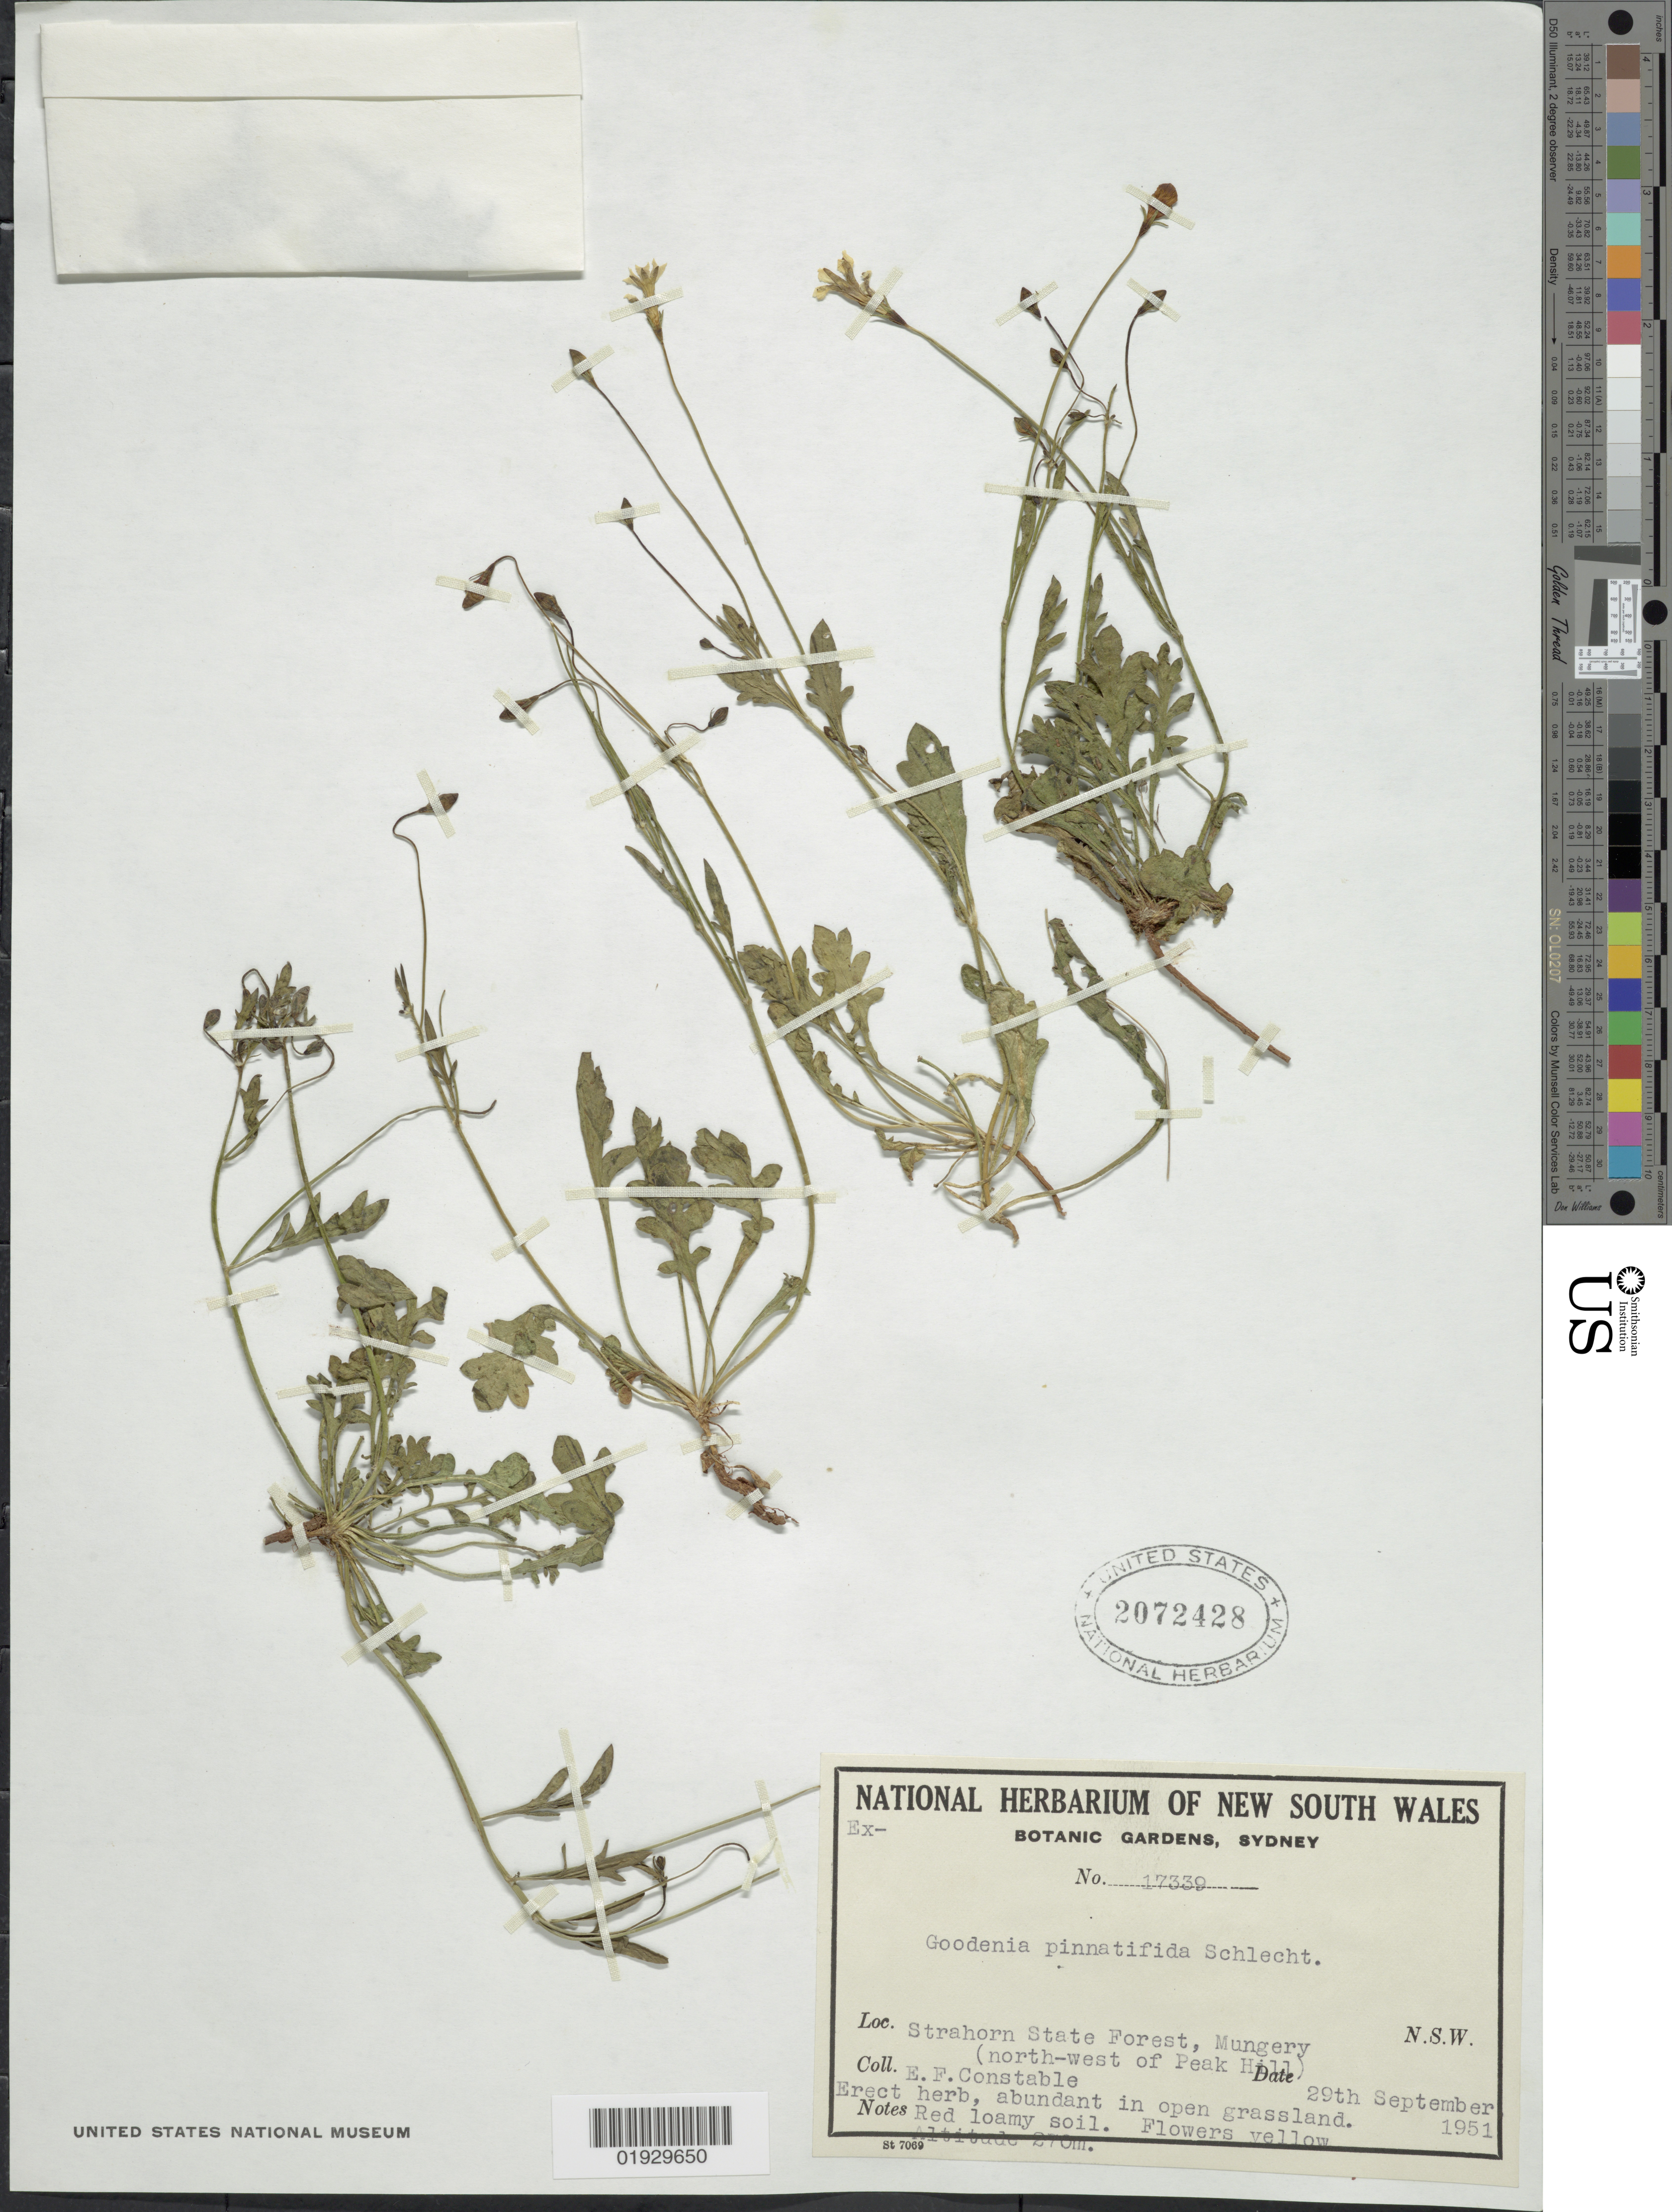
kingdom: Plantae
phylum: Tracheophyta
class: Magnoliopsida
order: Asterales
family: Goodeniaceae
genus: Goodenia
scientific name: Goodenia pinnatifida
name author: Schltdl.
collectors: E. F. Constable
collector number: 17339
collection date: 1951-09-29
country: Australia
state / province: New South Wales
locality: Strahorn State Forest, Mungery (north-west of Peak Hill). N.S.W.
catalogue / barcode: US 2072428